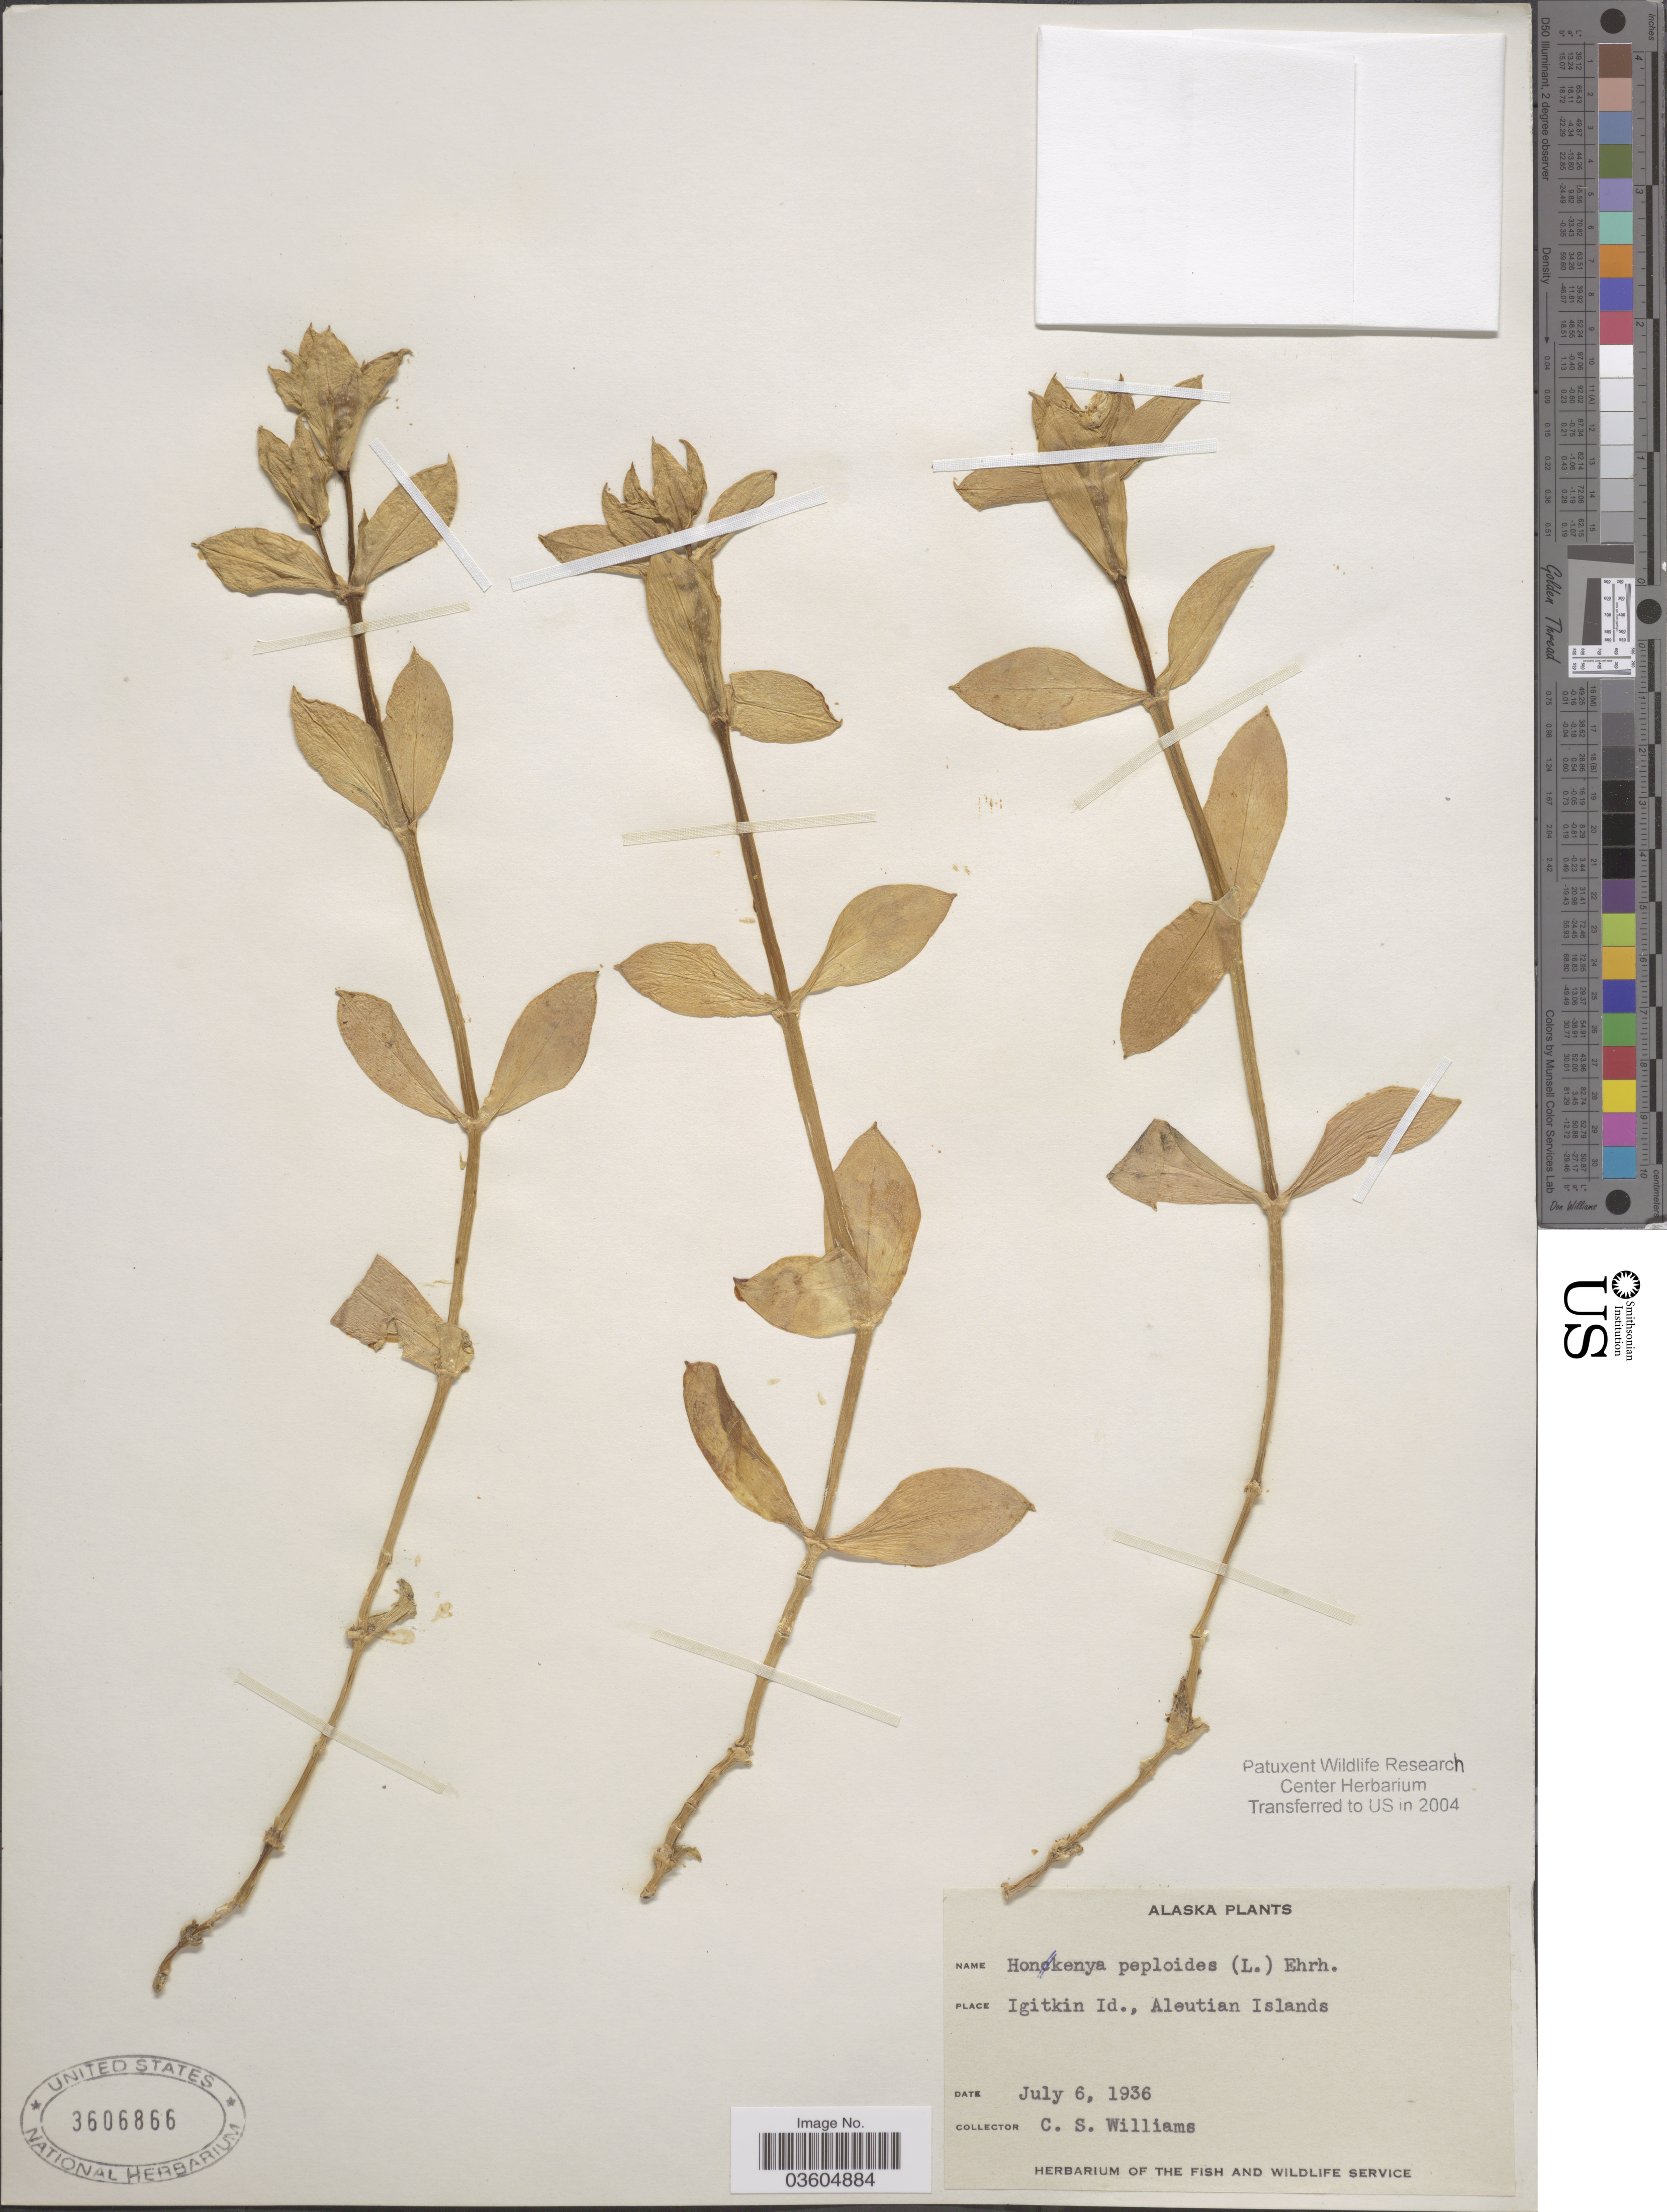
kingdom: Plantae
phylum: Tracheophyta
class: Magnoliopsida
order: Caryophyllales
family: Caryophyllaceae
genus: Honckenya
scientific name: Honckenya peploides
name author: (L.) Ehrh.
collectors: C. Williams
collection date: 1936-07-06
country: United States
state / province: Alaska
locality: Igitkin Id., Aleutian Islands.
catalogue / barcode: US 3606866